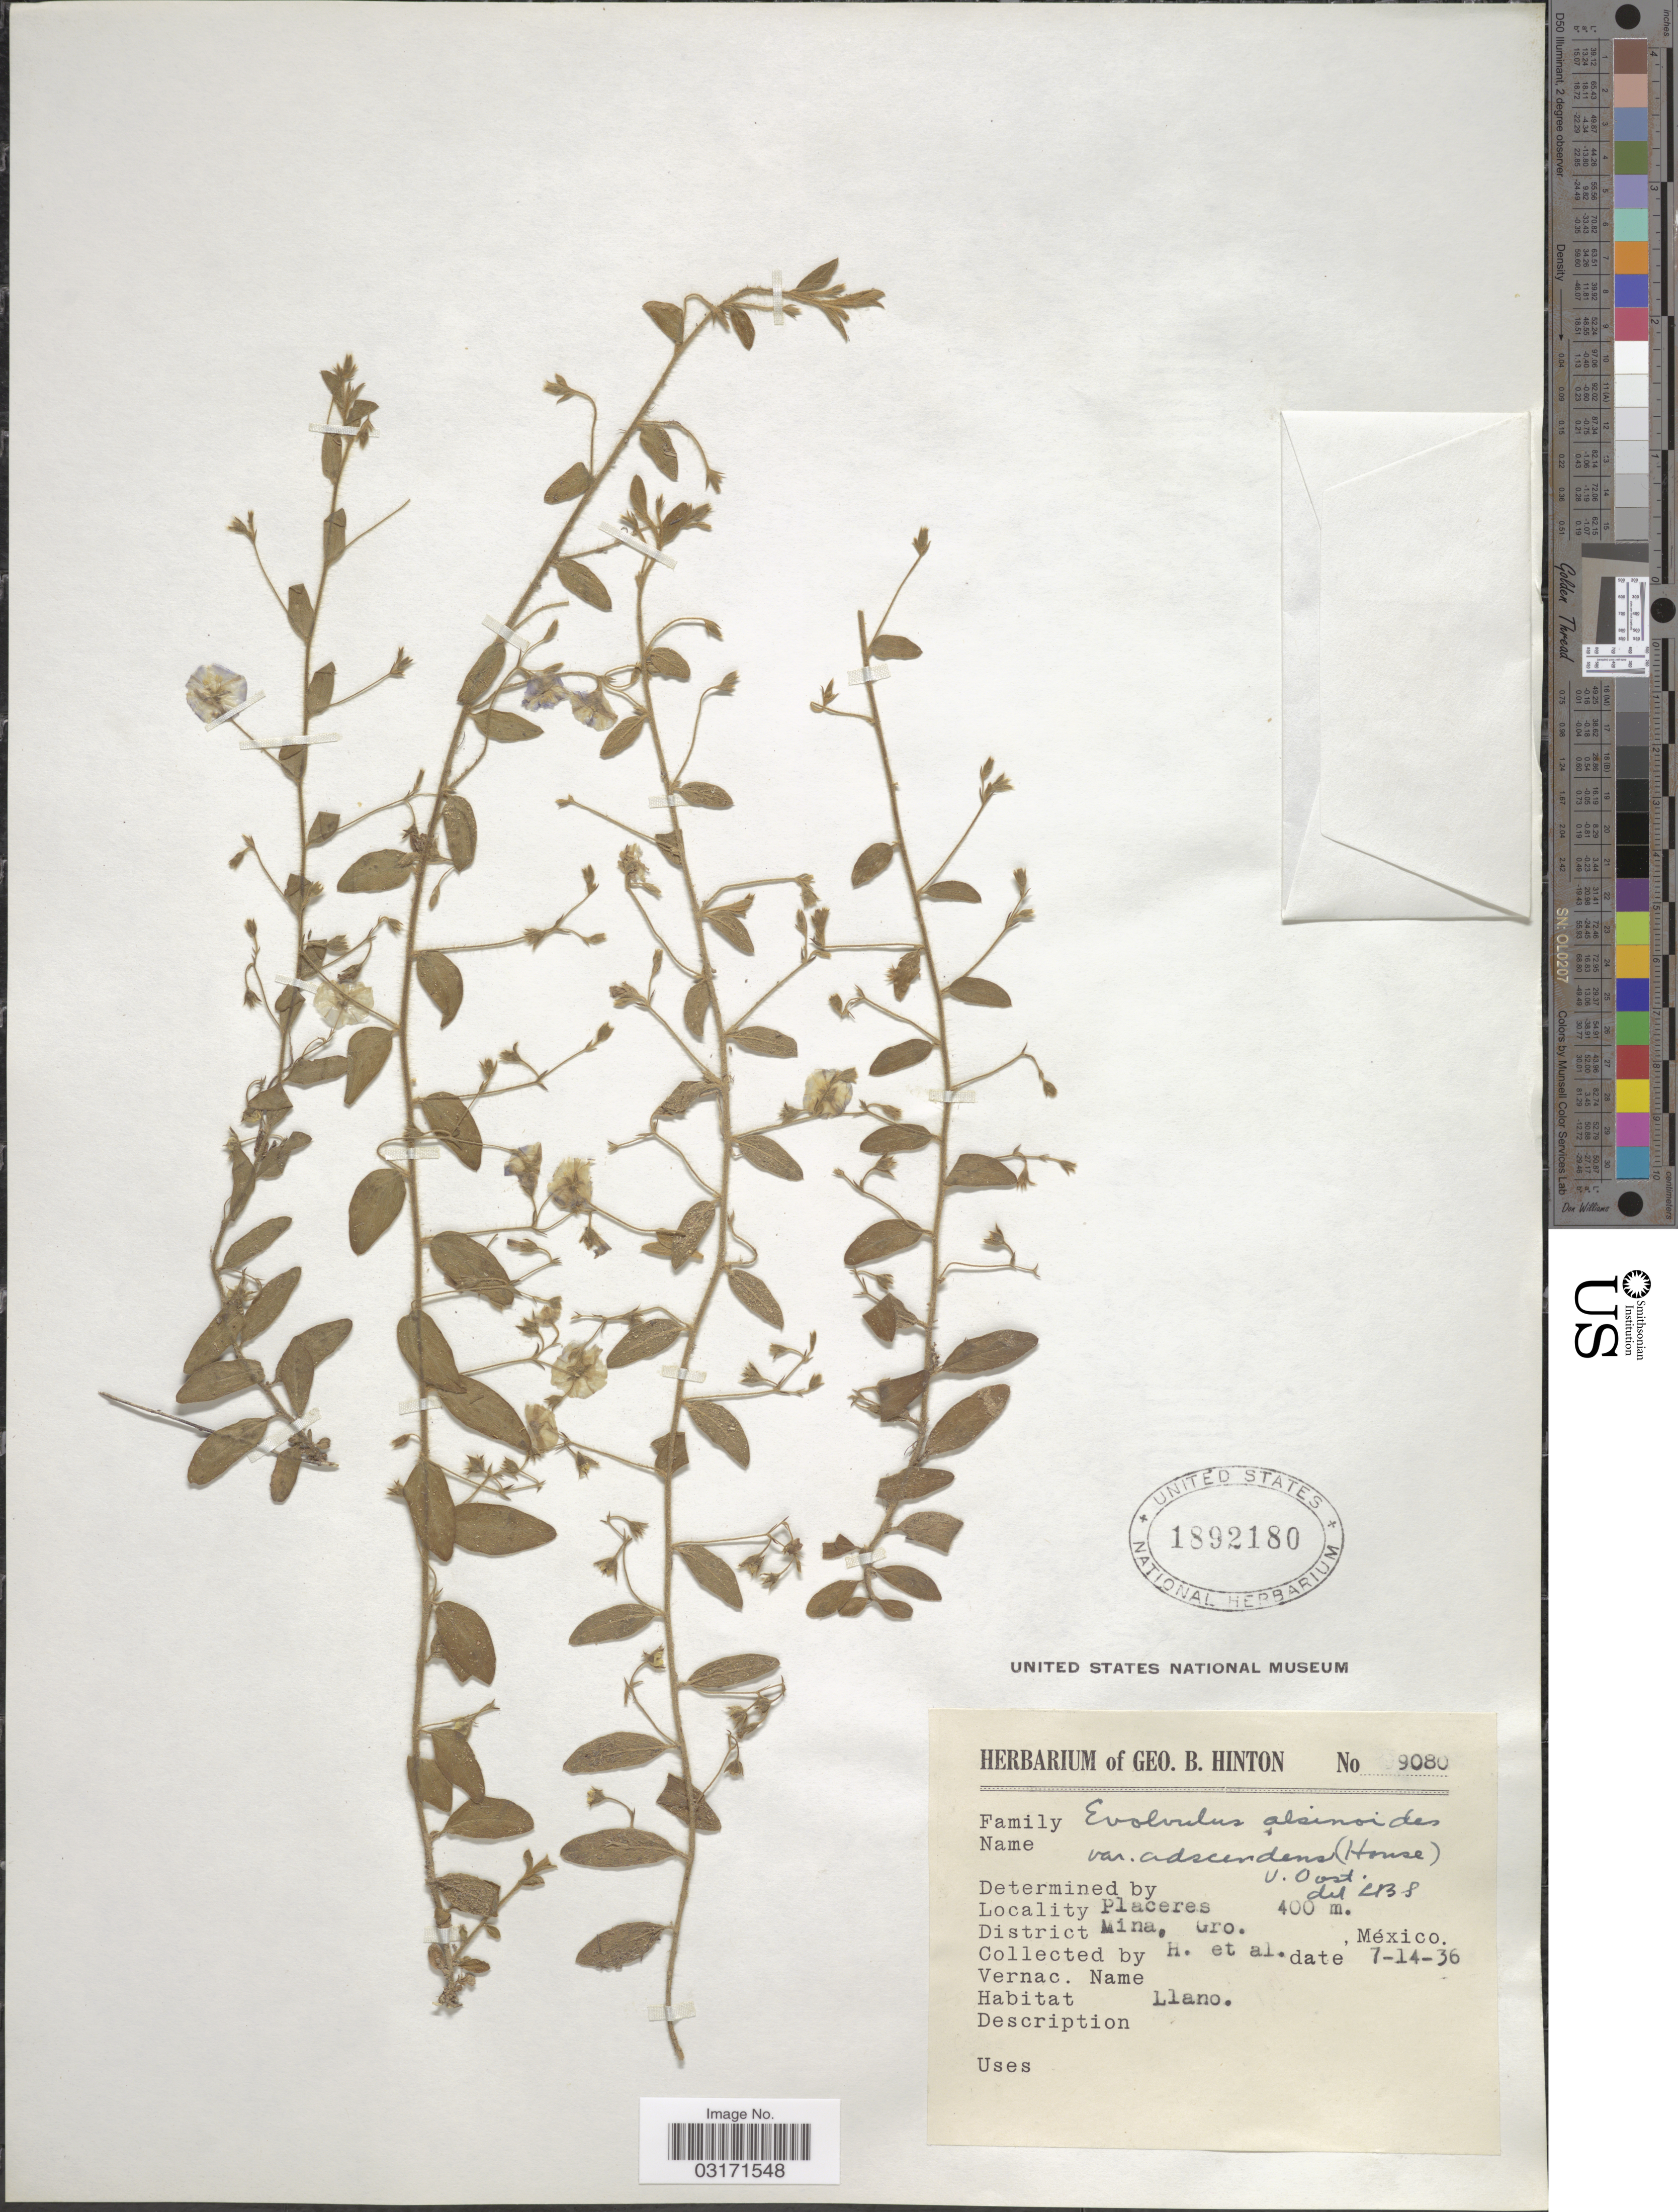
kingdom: Plantae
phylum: Tracheophyta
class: Magnoliopsida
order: Solanales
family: Convolvulaceae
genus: Evolvulus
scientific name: Evolvulus alsinoides var. adscendens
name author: (House) Ooststr.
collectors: G. B. Hinton & et al.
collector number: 9080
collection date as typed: Transcribed d/m/y: 14/7/36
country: Mexico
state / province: Guerrero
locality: Placeres, District Mina, Gro., México.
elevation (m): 400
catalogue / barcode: US 1892180